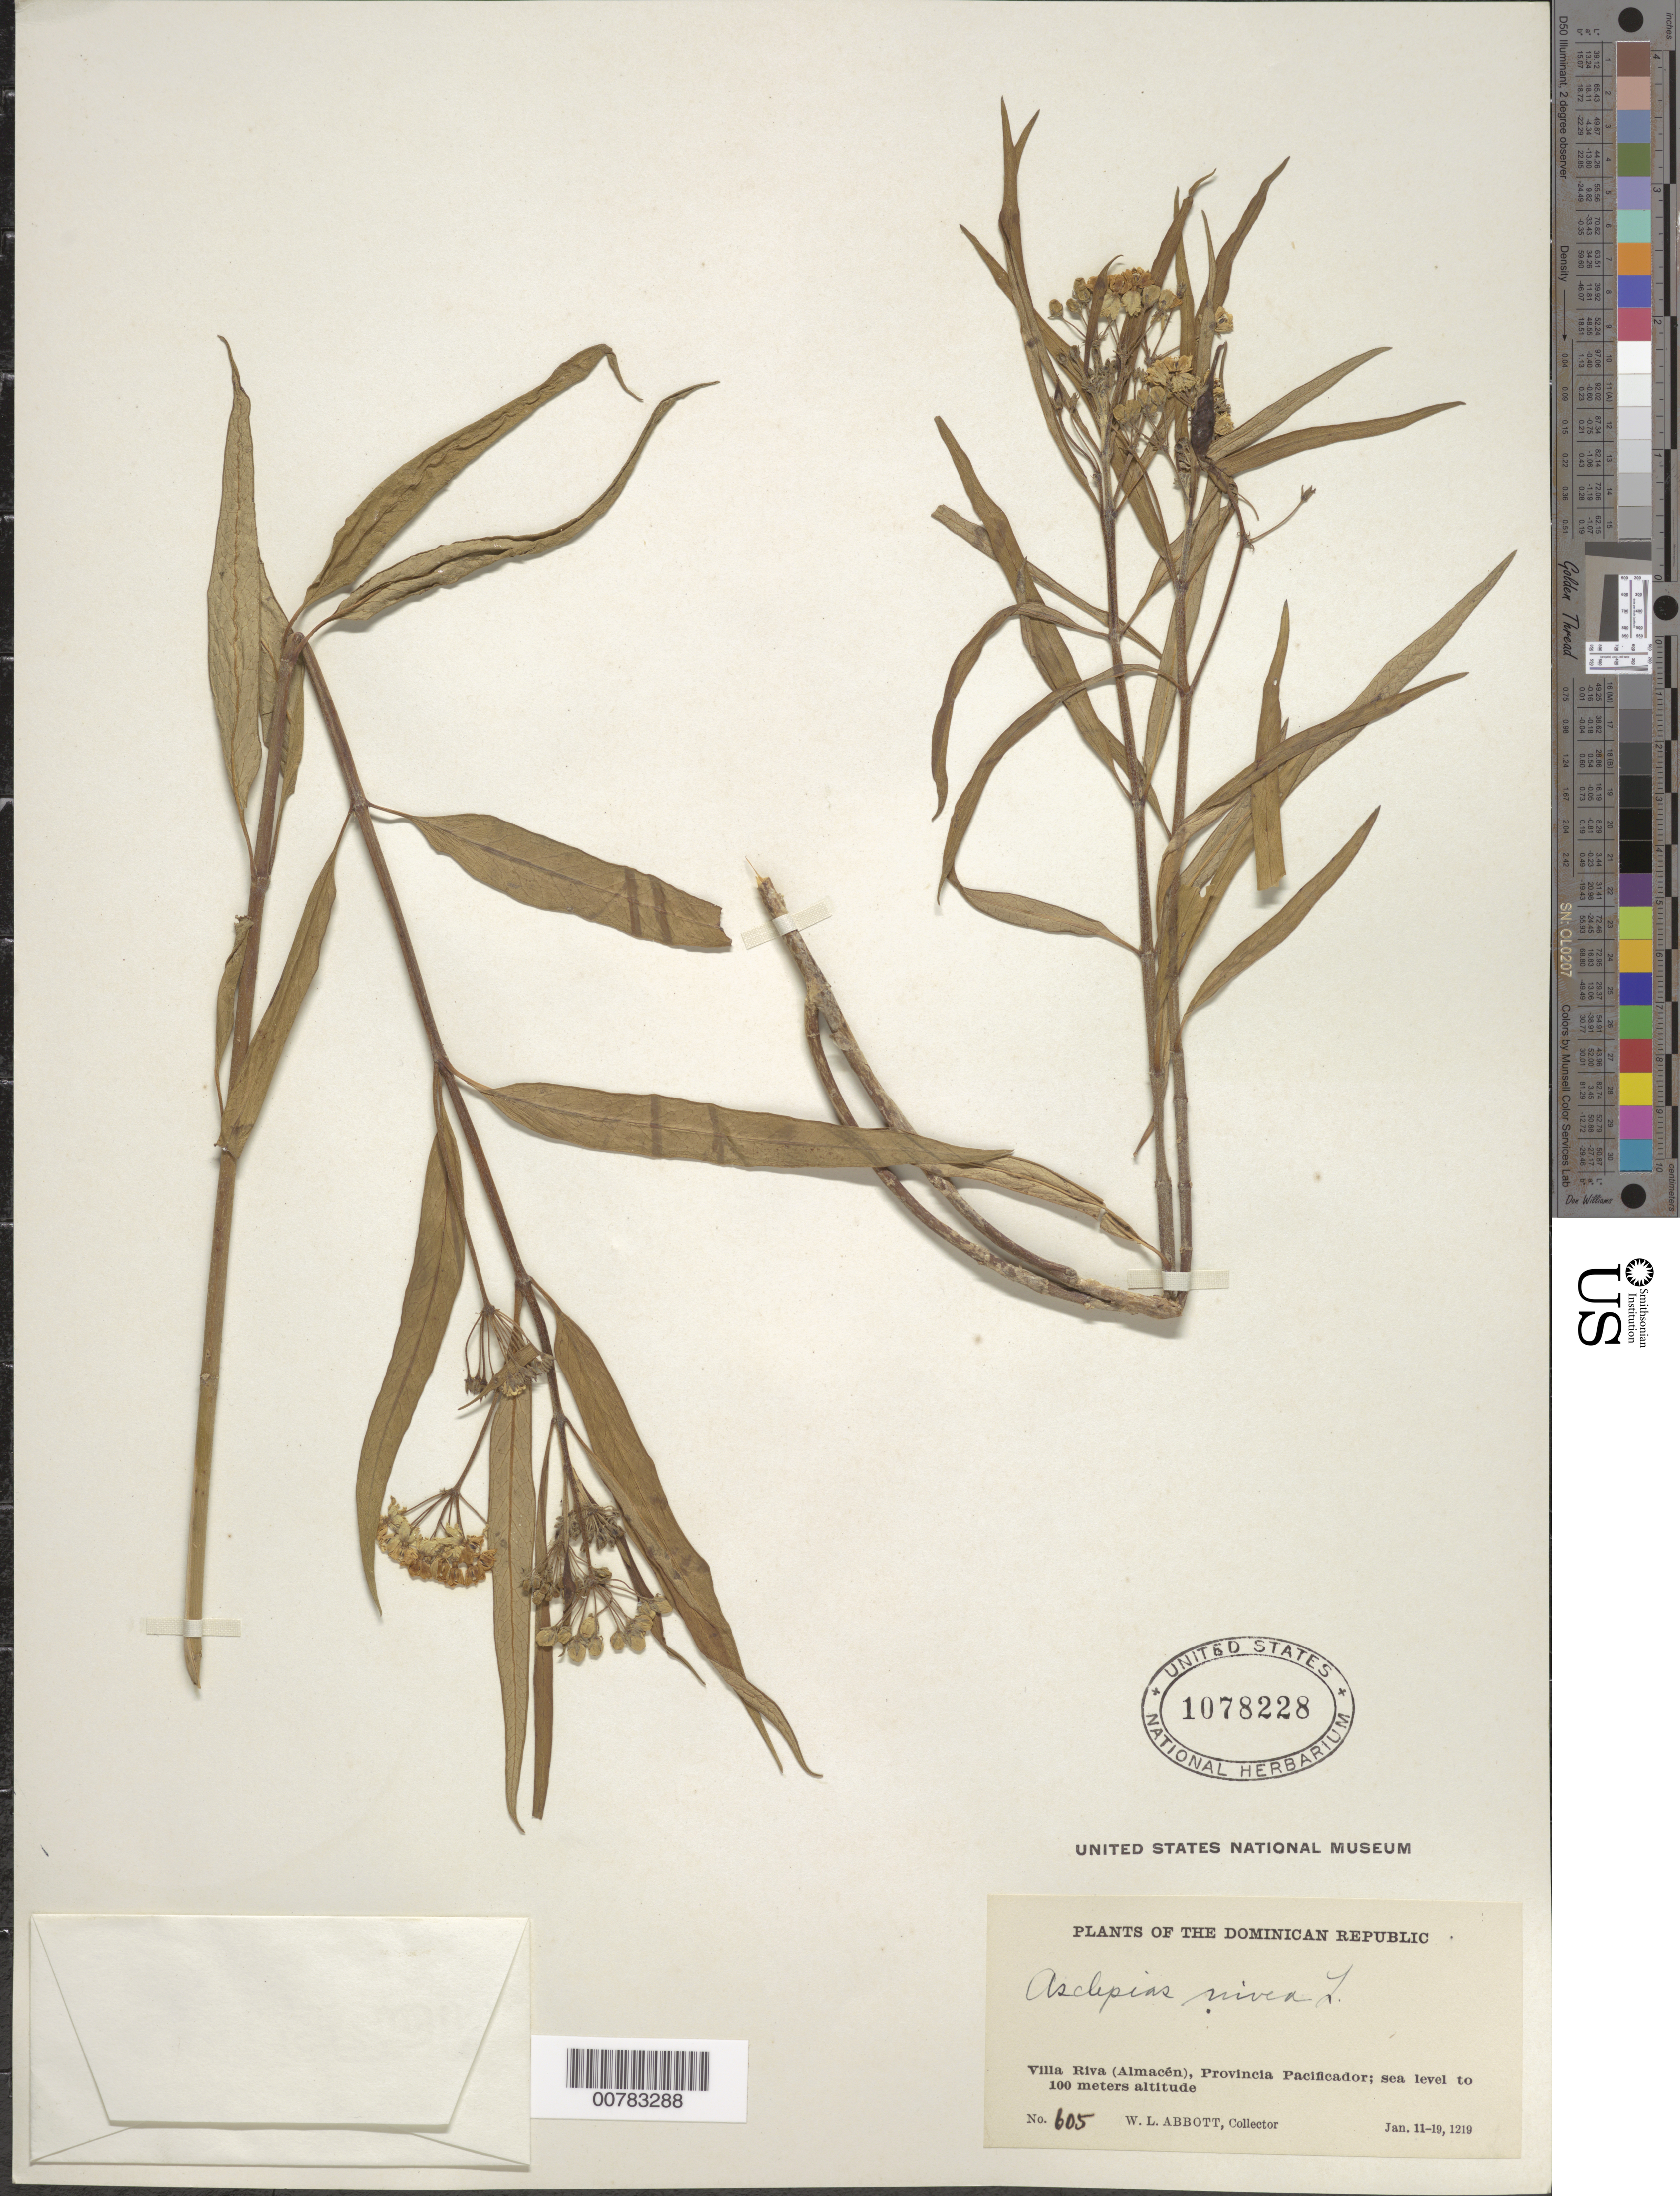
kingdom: Plantae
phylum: Tracheophyta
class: Magnoliopsida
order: Gentianales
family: Apocynaceae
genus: Asclepias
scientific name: Asclepias nivea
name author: L.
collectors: W. L. Abbott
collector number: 605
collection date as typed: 11 Jan 1910 to 19 Jan 1921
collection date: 1910-01-11/1921-01-19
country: Dominican Republic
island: Hispaniola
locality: Pacificador Province?, Villa Riva (Almacén).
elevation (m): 0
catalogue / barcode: US 1078228